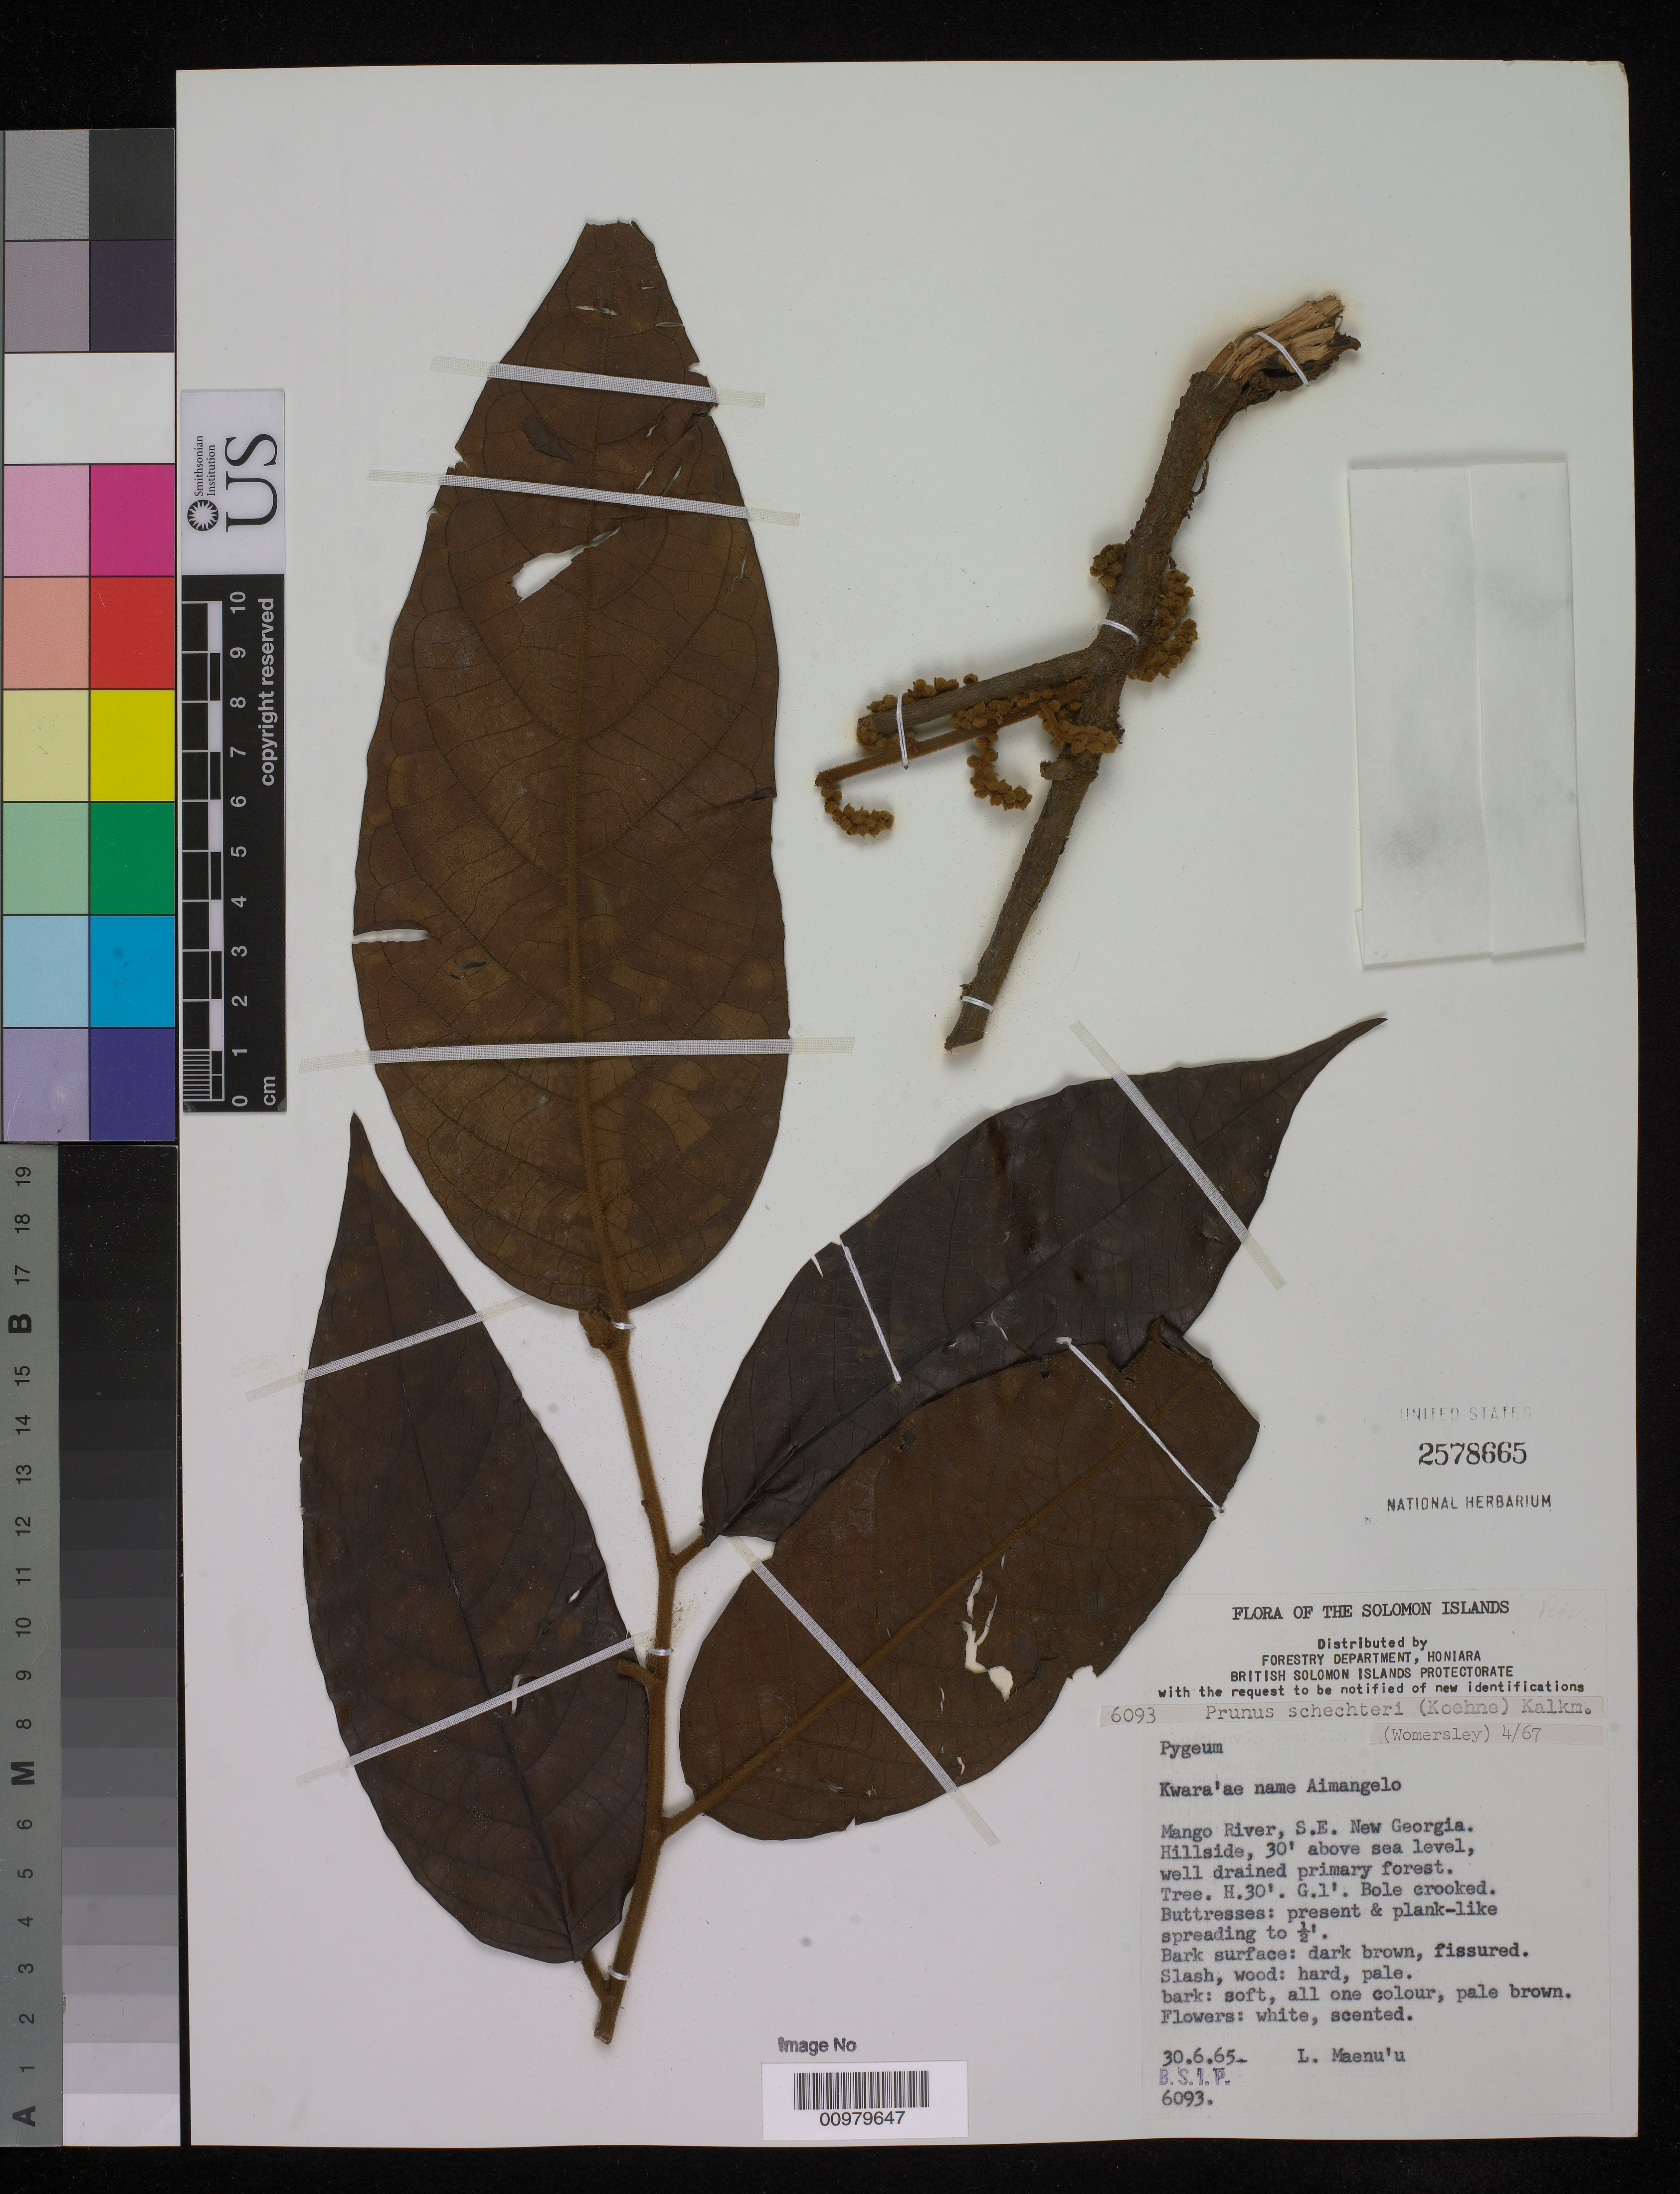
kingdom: Plantae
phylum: Tracheophyta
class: Magnoliopsida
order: Rosales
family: Rosaceae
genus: Prunus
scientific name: Prunus schlechteri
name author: (Koehne) Kalkman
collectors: L. Maenu'u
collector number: BSIP 6093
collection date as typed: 30 Jun 1965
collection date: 1965-06-30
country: Solomon Islands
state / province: Western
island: New Georgia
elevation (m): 9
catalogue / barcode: US 2578665